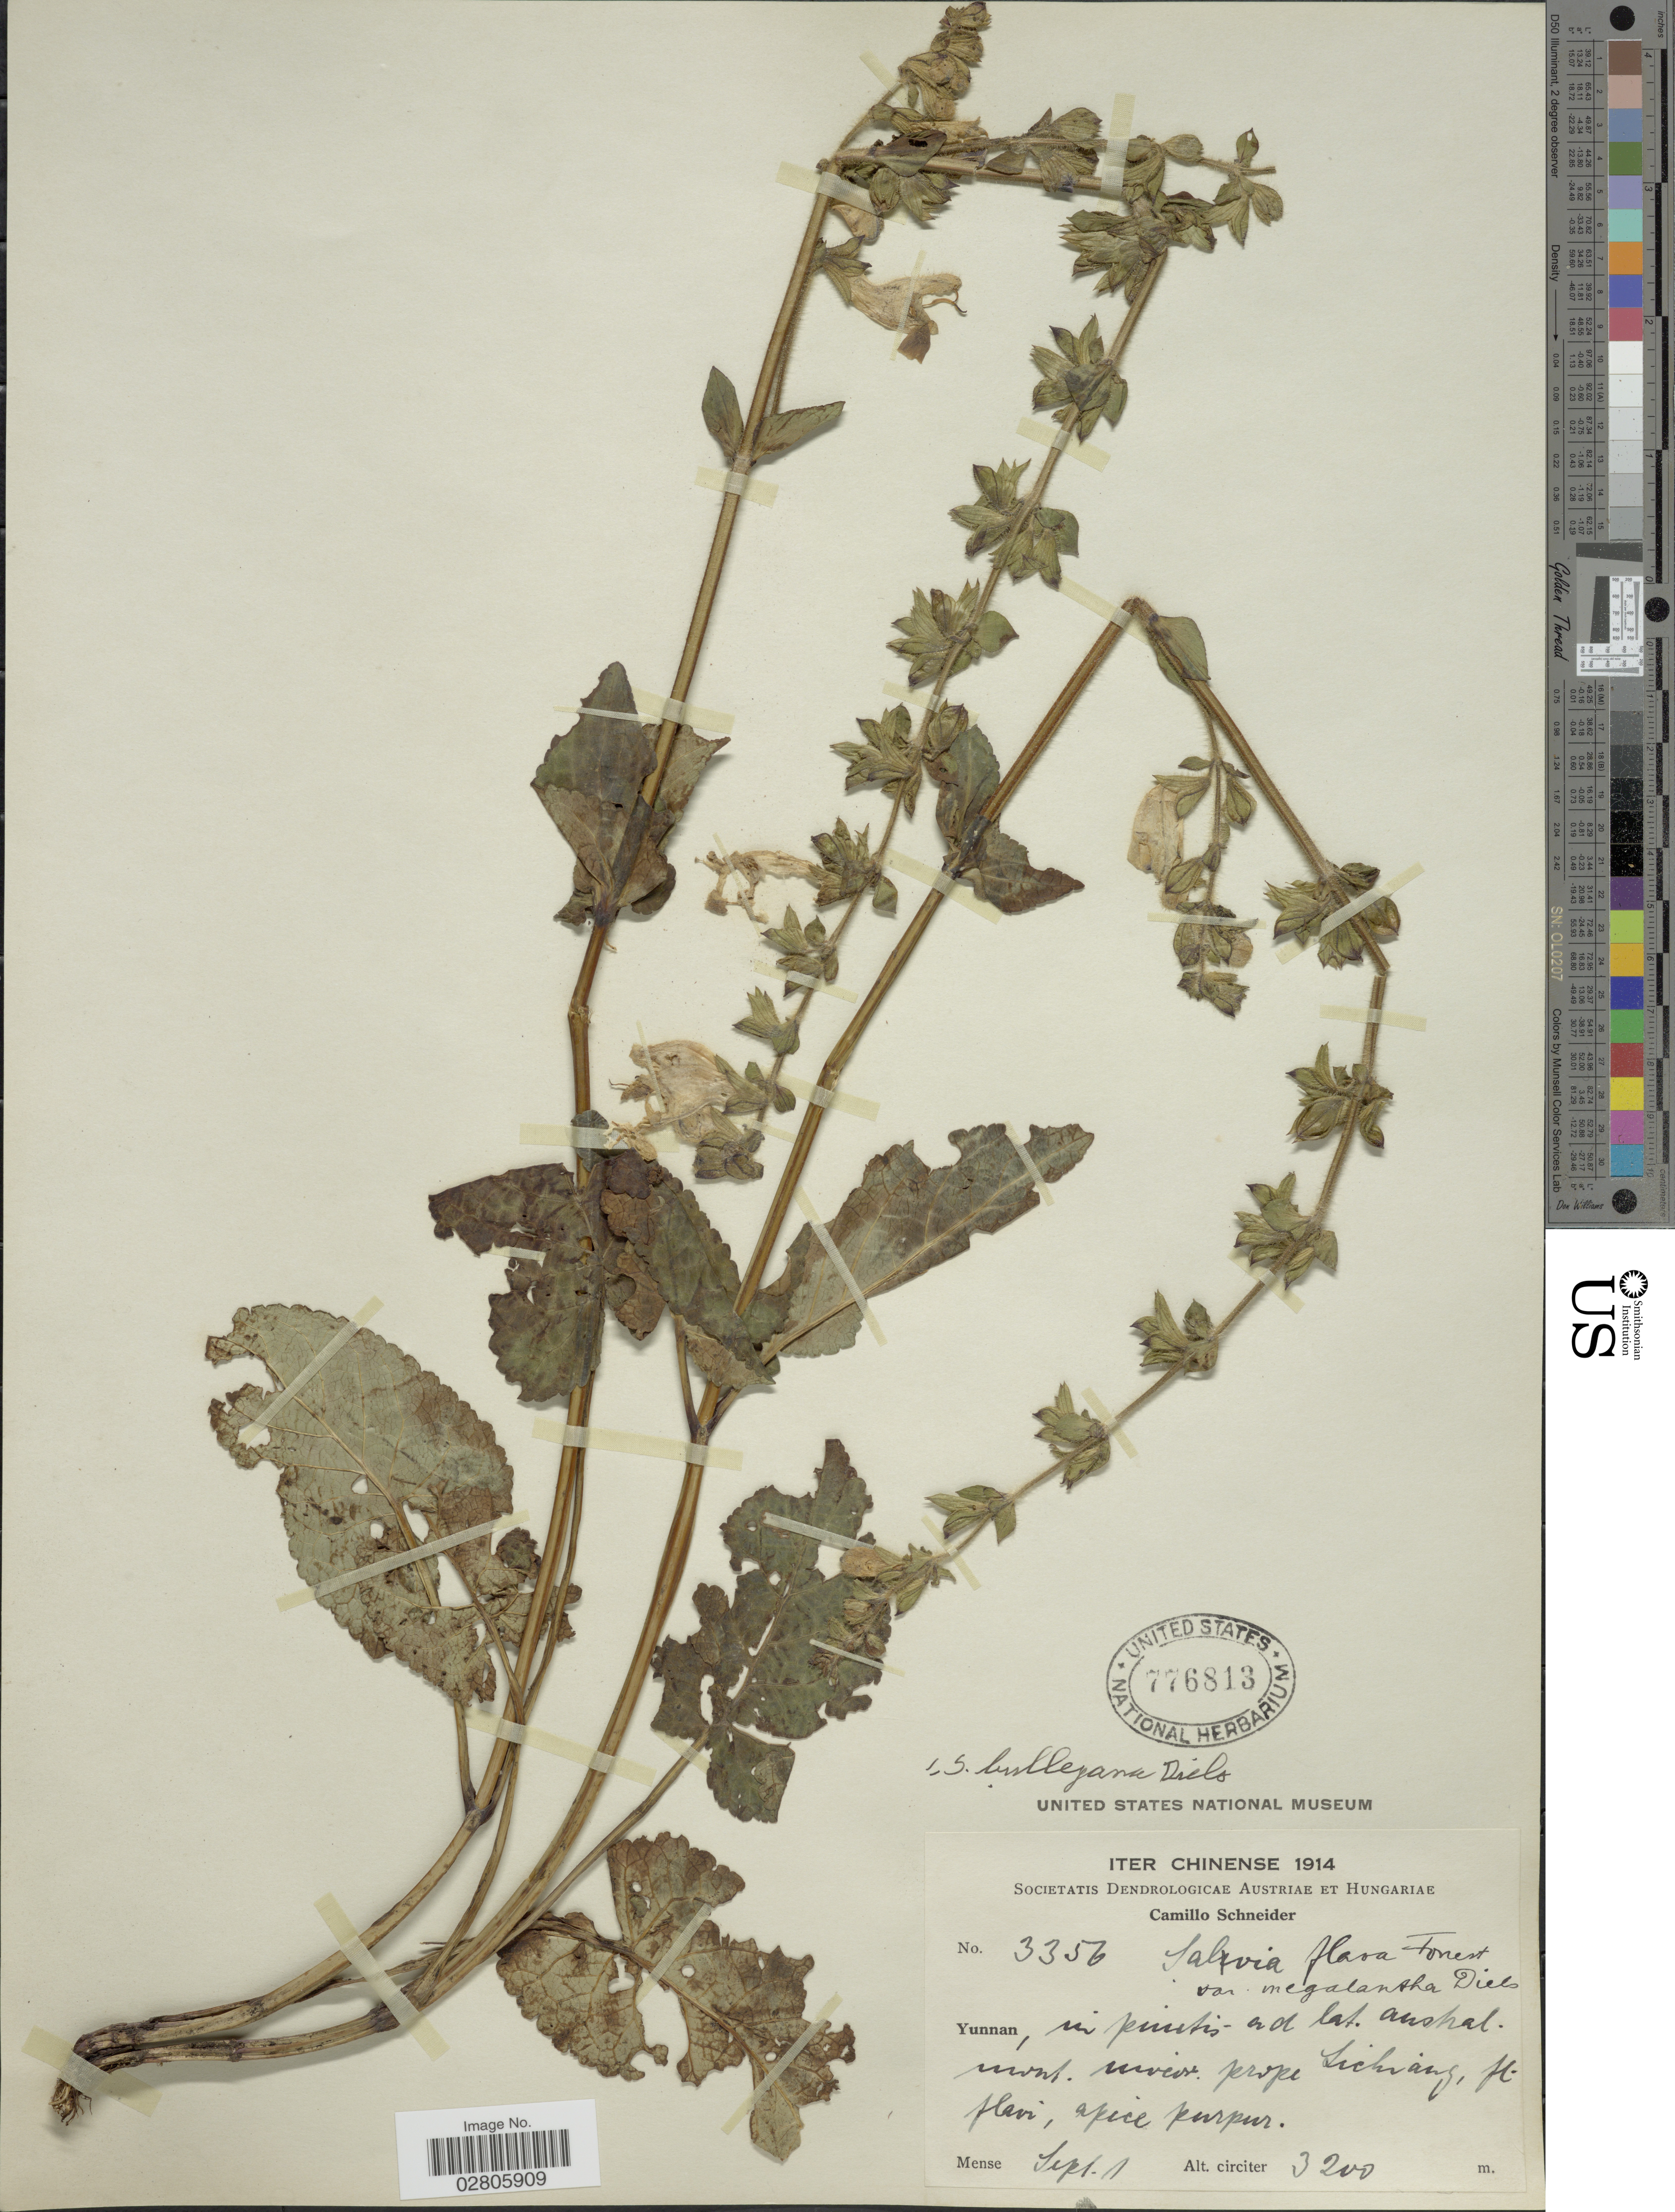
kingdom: Plantae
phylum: Tracheophyta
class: Magnoliopsida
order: Lamiales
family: Lamiaceae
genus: Salvia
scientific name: Salvia bulleyana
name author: Diels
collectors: C. K. Schneider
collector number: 3356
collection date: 1914-09-01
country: China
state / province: Yunnan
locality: Iter Chinense. Yunnan, in pientis [interpreted] ad lat. aushaluwnt [interpreted] unvierse prope Lichiang.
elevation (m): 3200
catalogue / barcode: US 776813